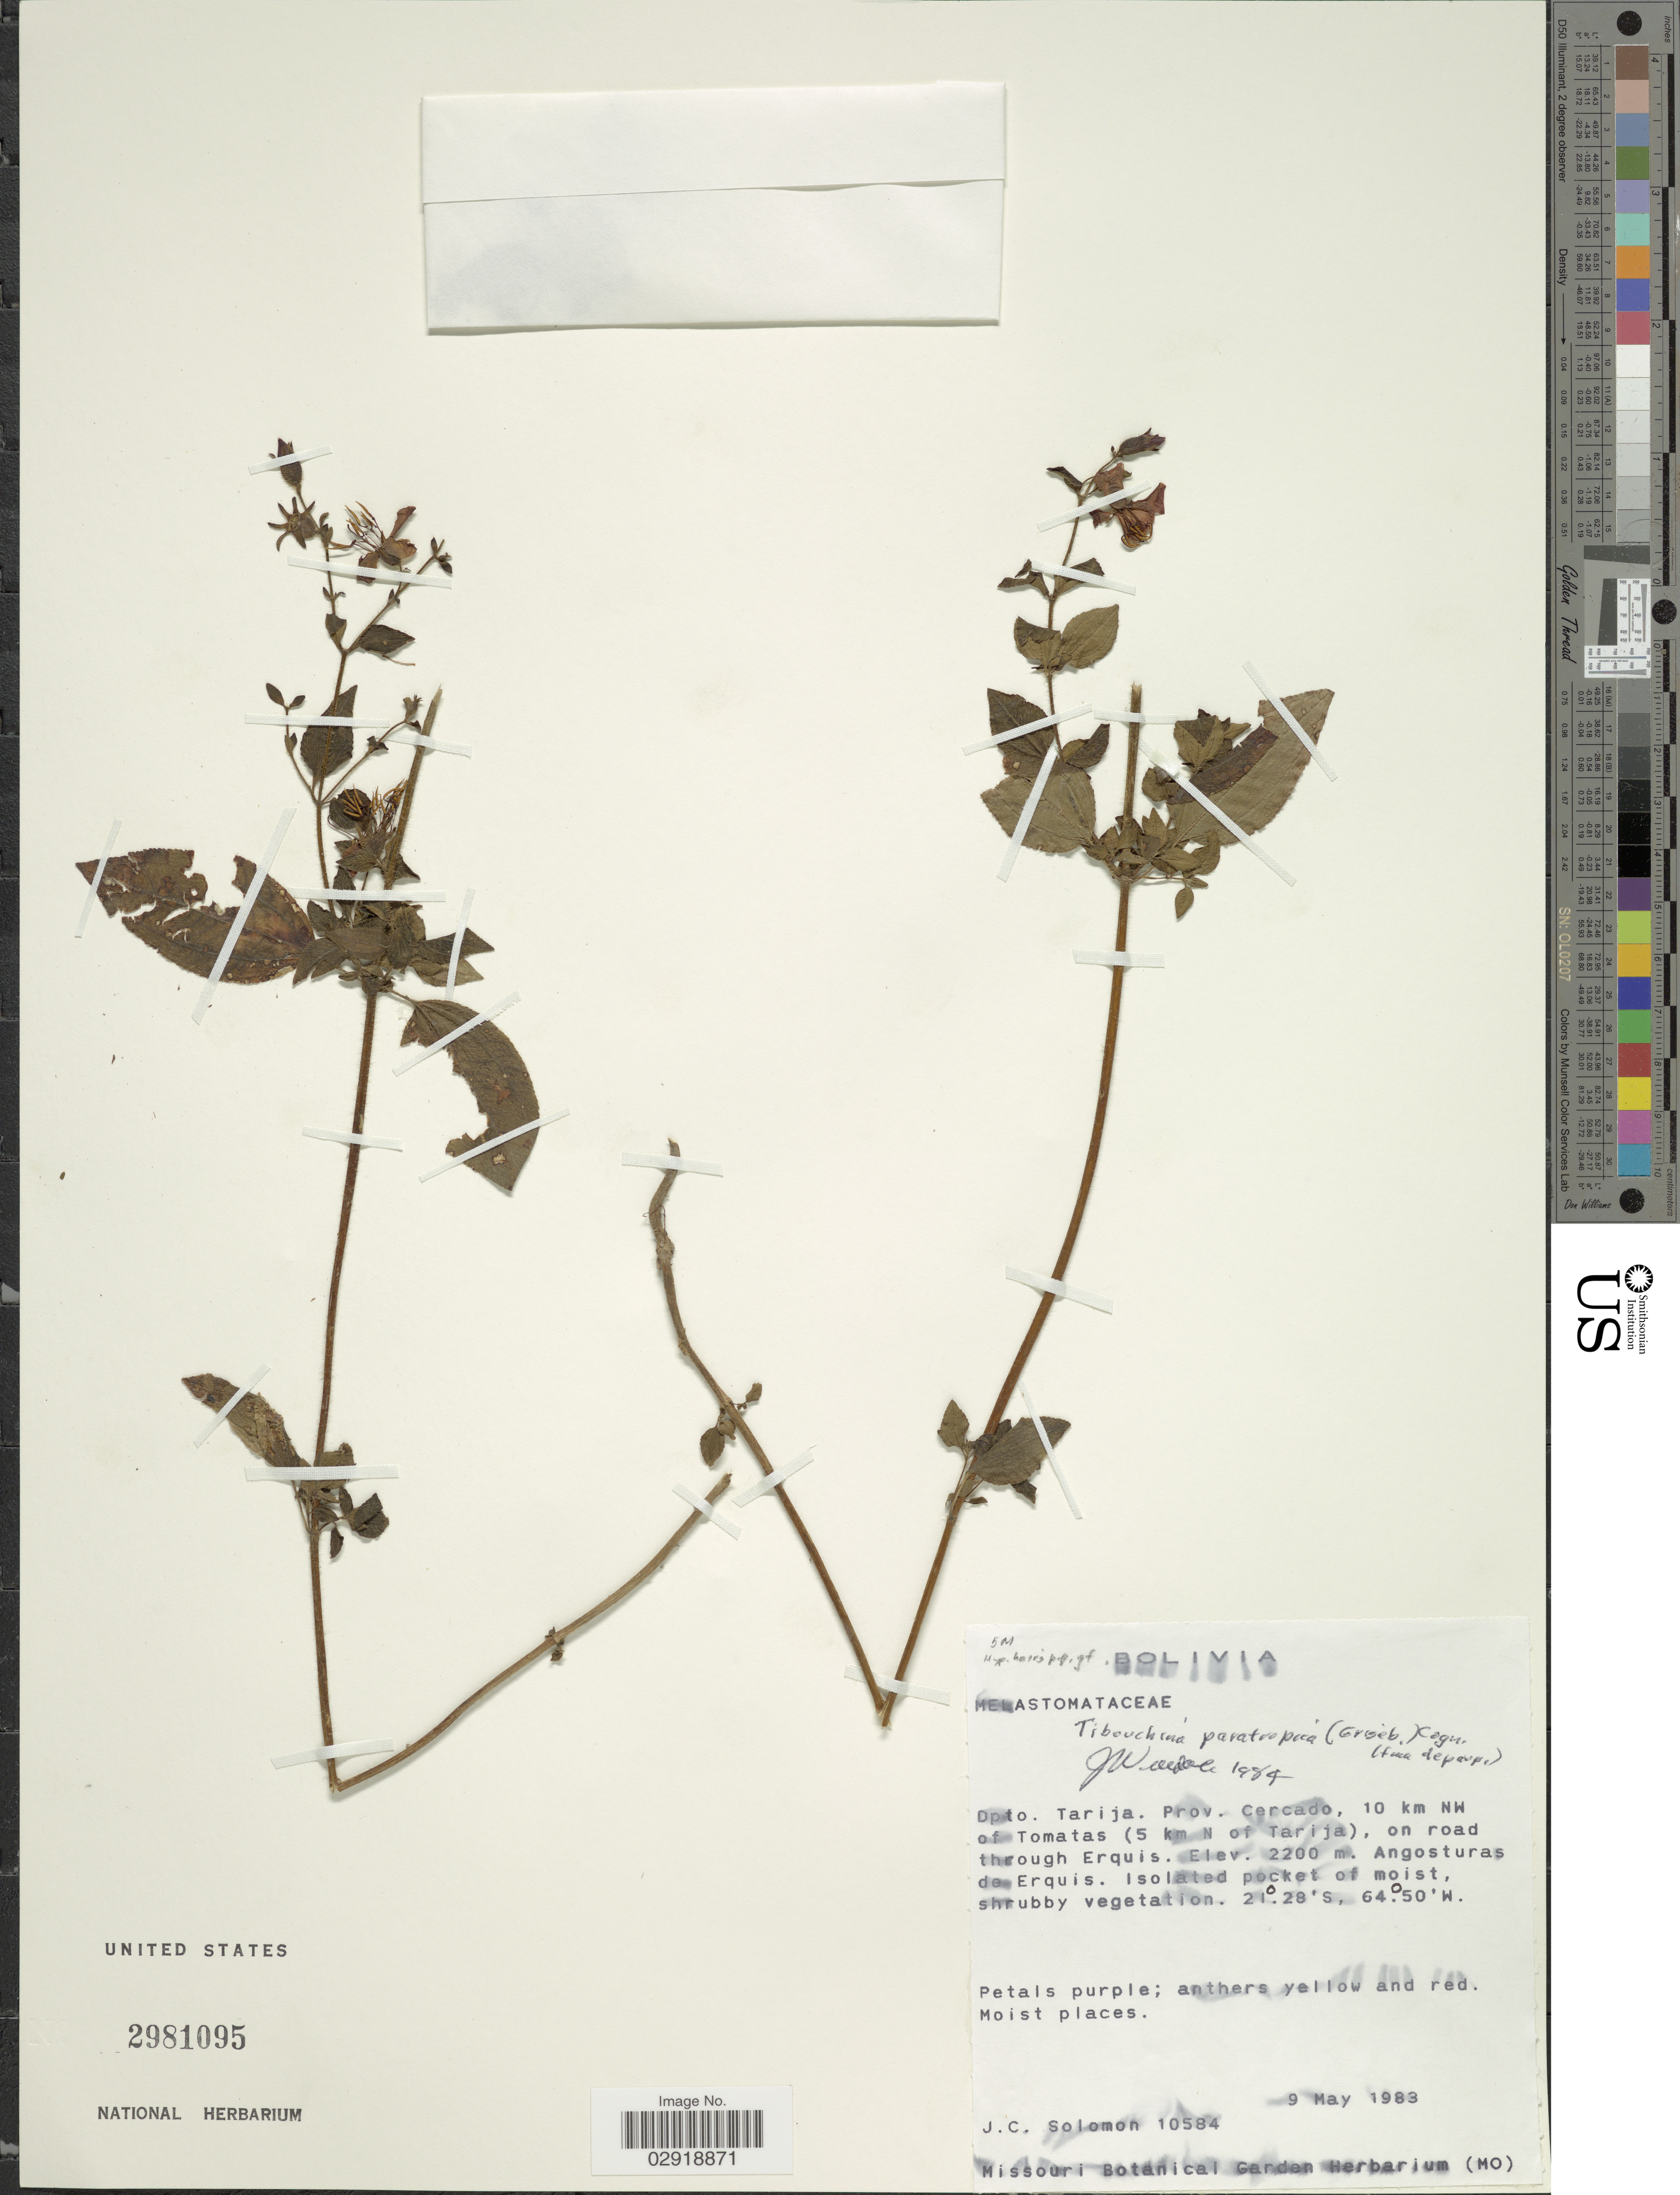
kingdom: Plantae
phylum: Tracheophyta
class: Magnoliopsida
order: Myrtales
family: Melastomataceae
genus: Chaetogastra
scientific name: Chaetogastra paratropica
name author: (Griseb.) P.J.F. Guim. & Michelang.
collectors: J. C. Solomon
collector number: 10584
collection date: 1983-05-09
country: Bolivia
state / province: Tarija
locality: Depto. Tarija. Prov. Cercado, 10 km NW of Tomatas (5 km N of Tarija), on road through Erquis.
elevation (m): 2200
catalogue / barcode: US 2981095